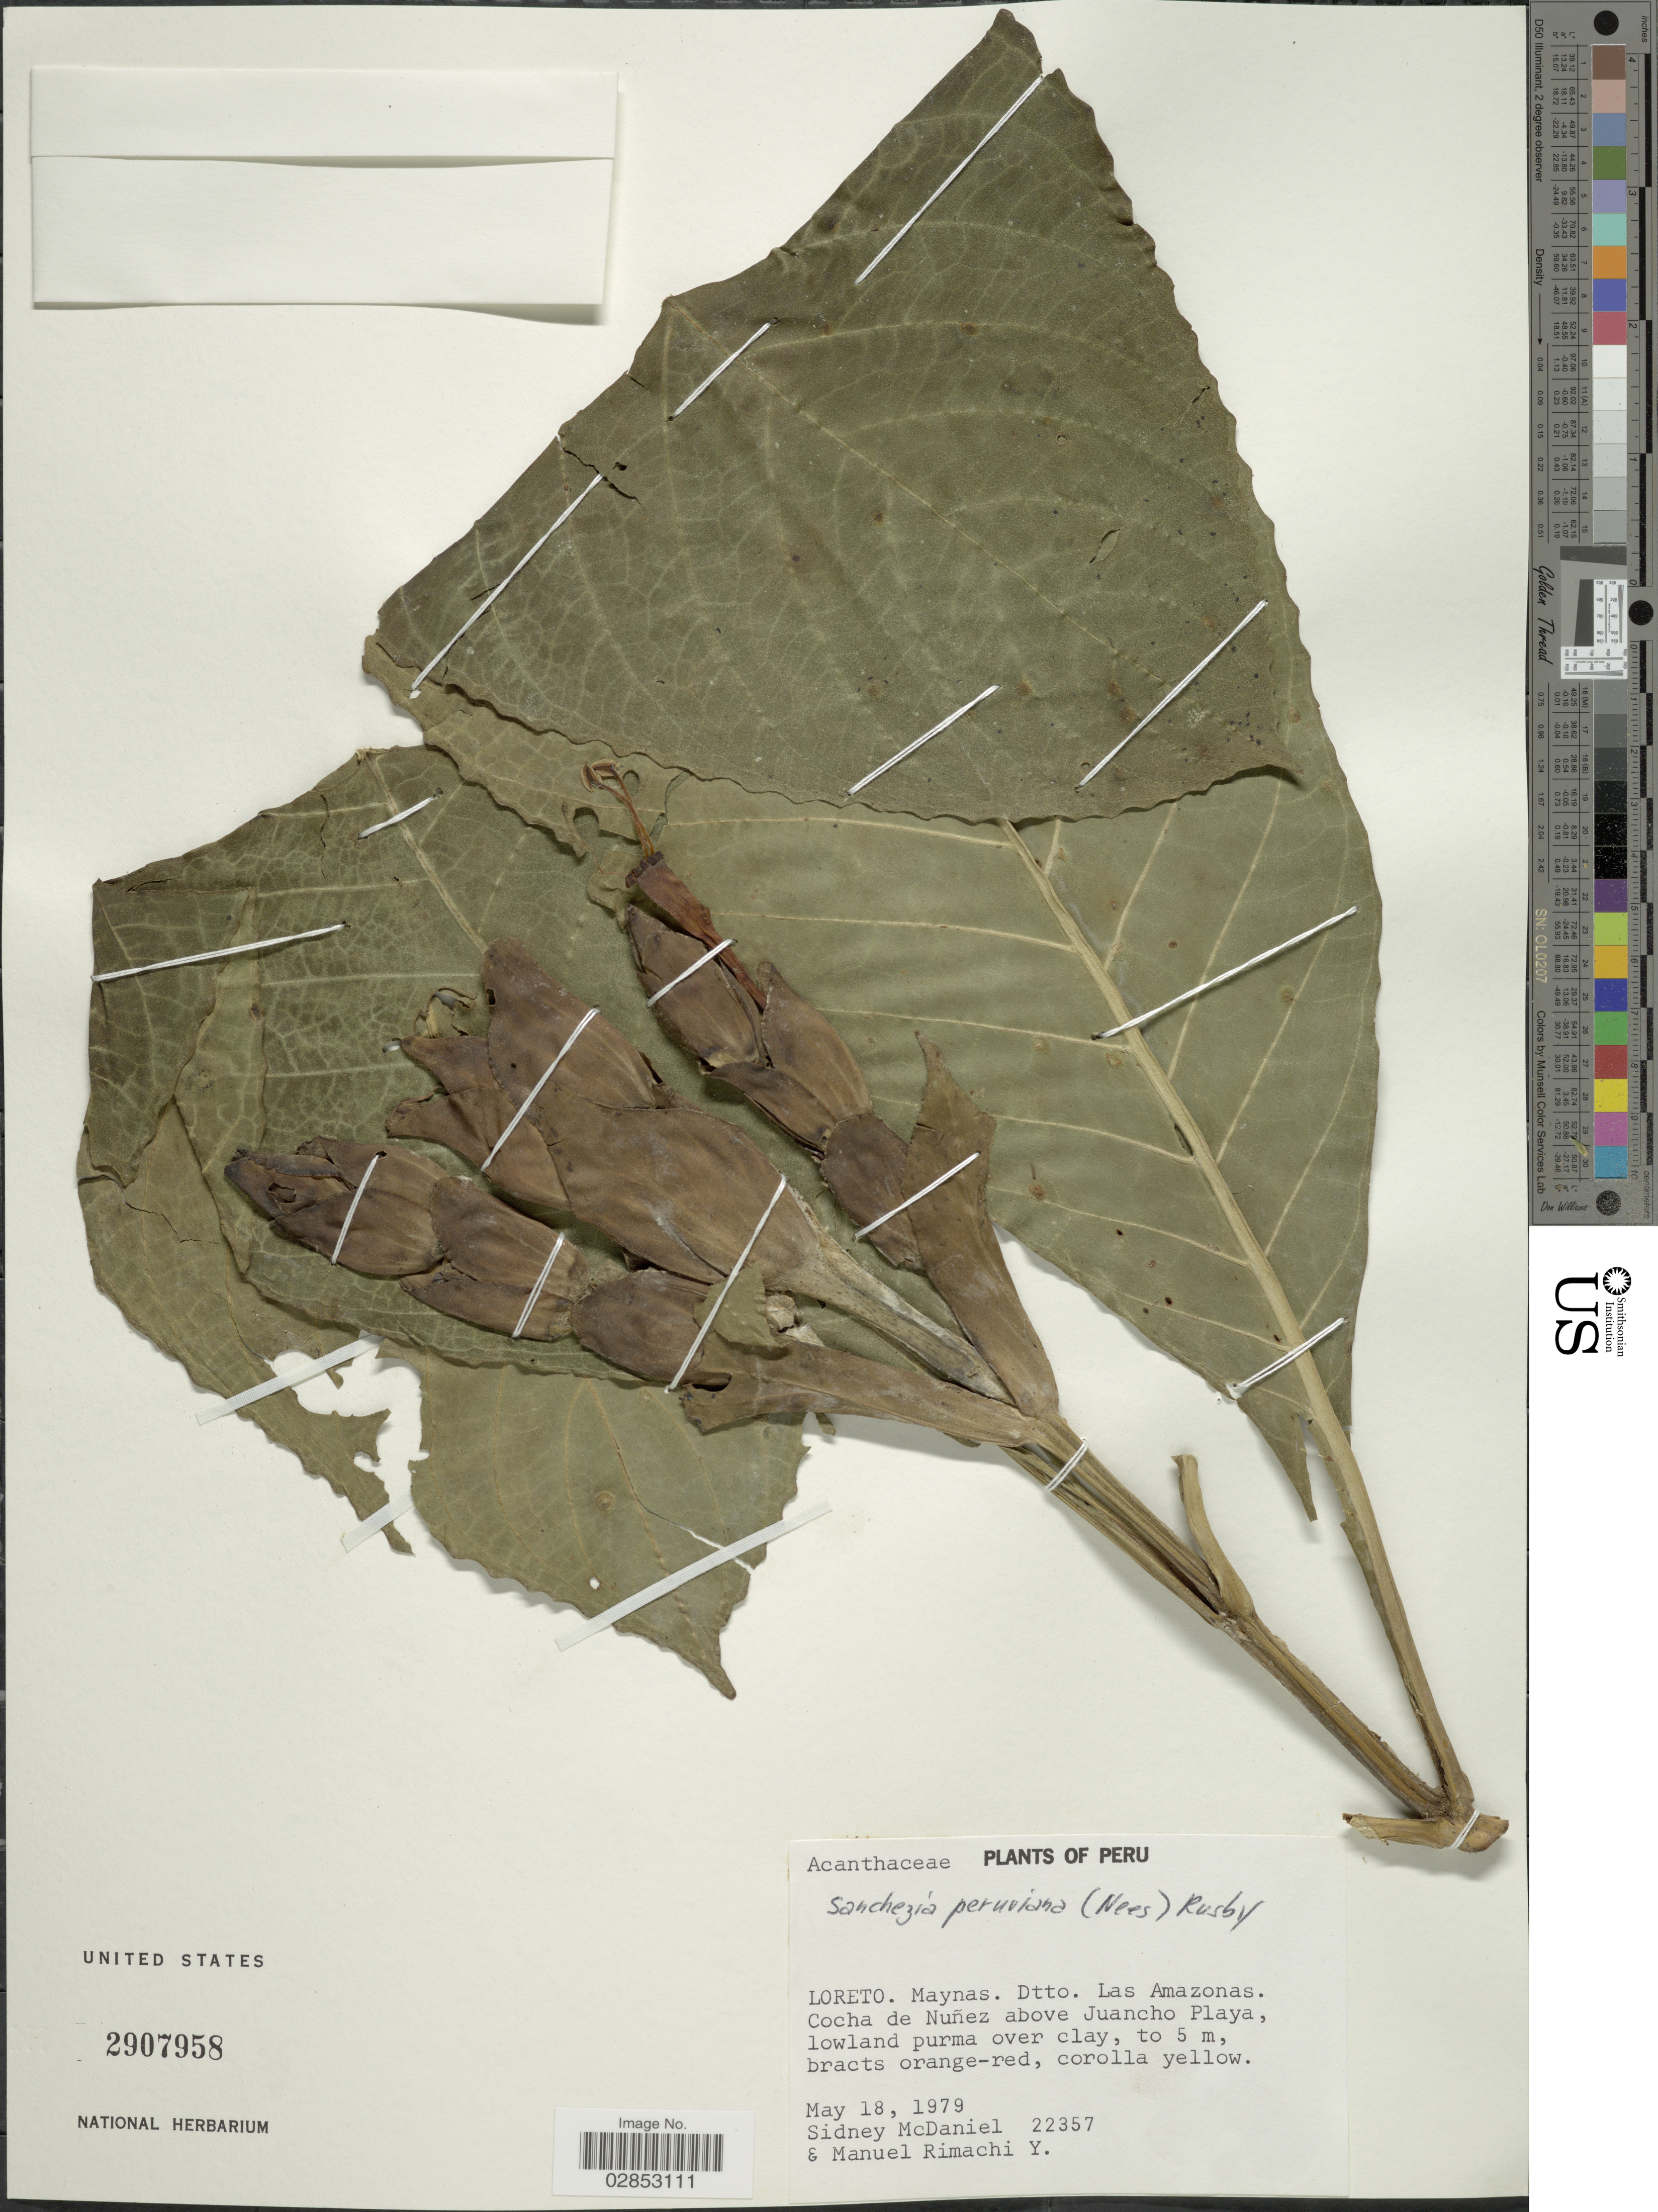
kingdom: Plantae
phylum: Tracheophyta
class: Magnoliopsida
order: Lamiales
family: Acanthaceae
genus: Sanchezia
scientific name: Sanchezia oblonga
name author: Ruiz & Pav.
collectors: S. McDaniel & M. Rimachi Y.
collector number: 22357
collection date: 1979-05-18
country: Peru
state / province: Loreto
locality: Maynas. Dtto. Las Amazonas. Cocha de Nuñez above Juancho Playa.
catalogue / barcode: US 2907958